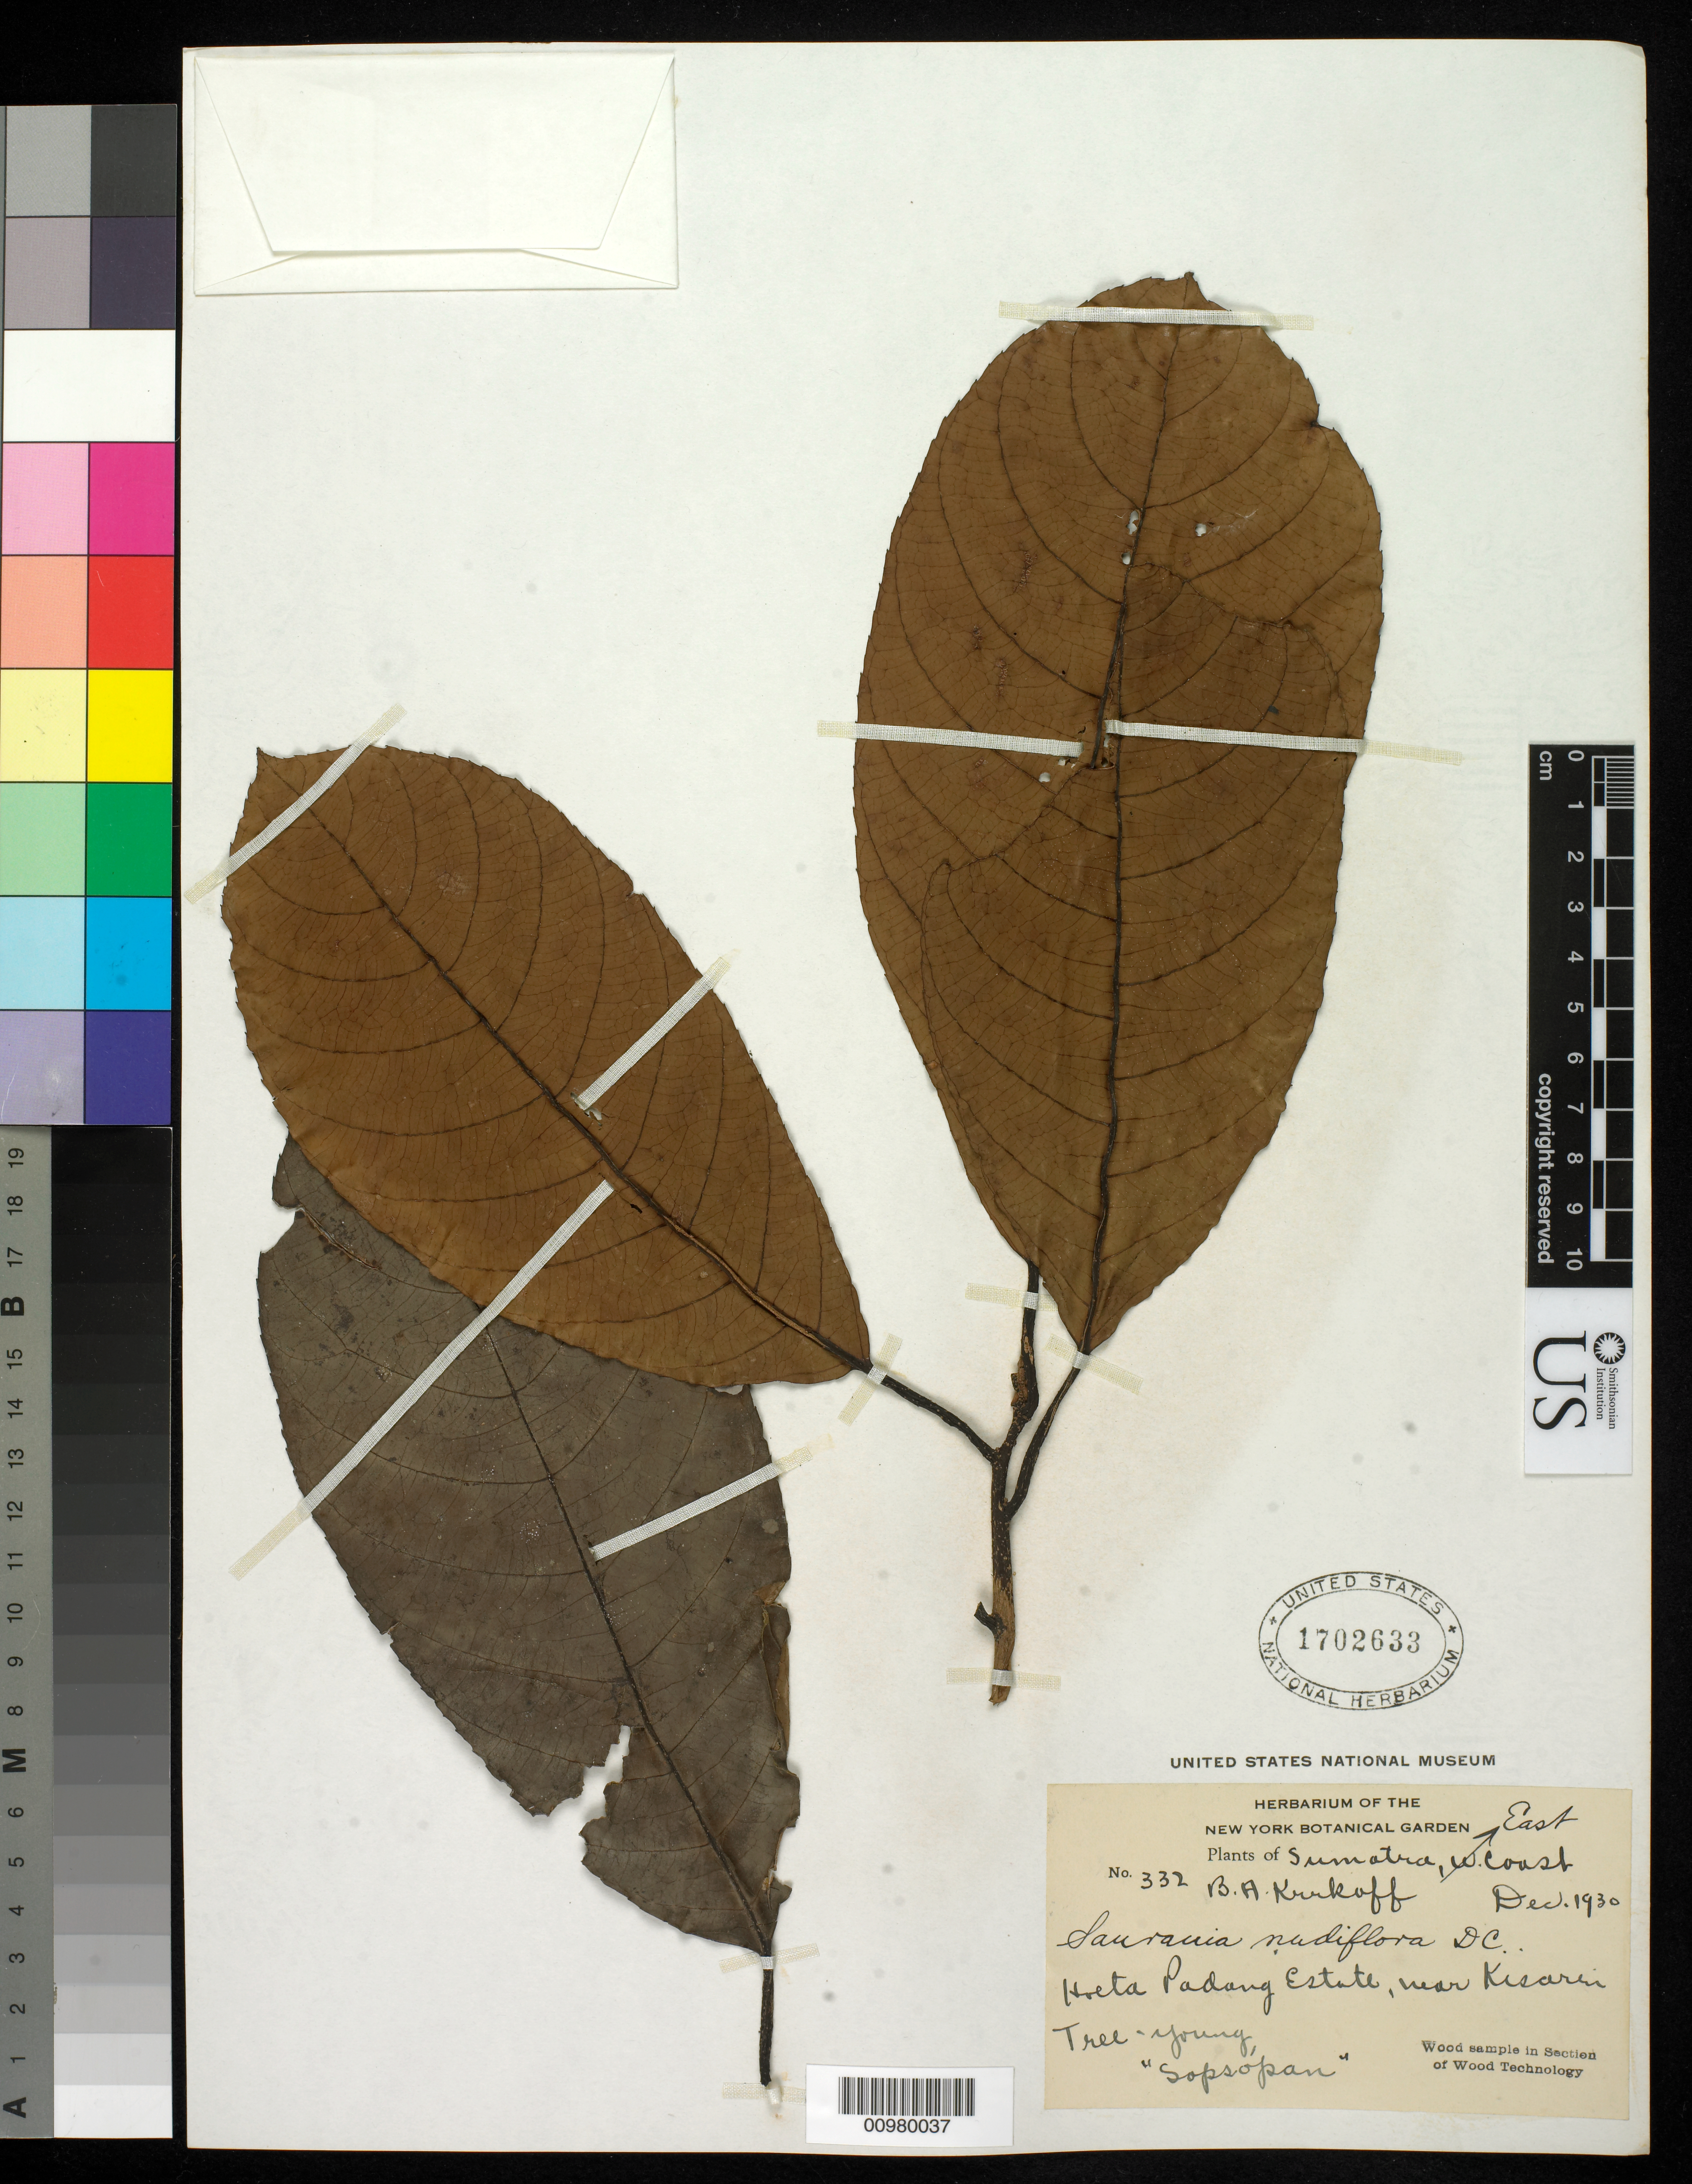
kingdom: Plantae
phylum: Tracheophyta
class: Magnoliopsida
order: Ericales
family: Actinidiaceae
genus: Saurauia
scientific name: Saurauia nudiflora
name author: DC.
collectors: B. A. Krukoff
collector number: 332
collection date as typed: Dec 1930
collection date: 1930-12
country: Indonesia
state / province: Sumatra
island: Sumatra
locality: Hoeta Padang Estate, near Kisarini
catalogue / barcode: US 1702633